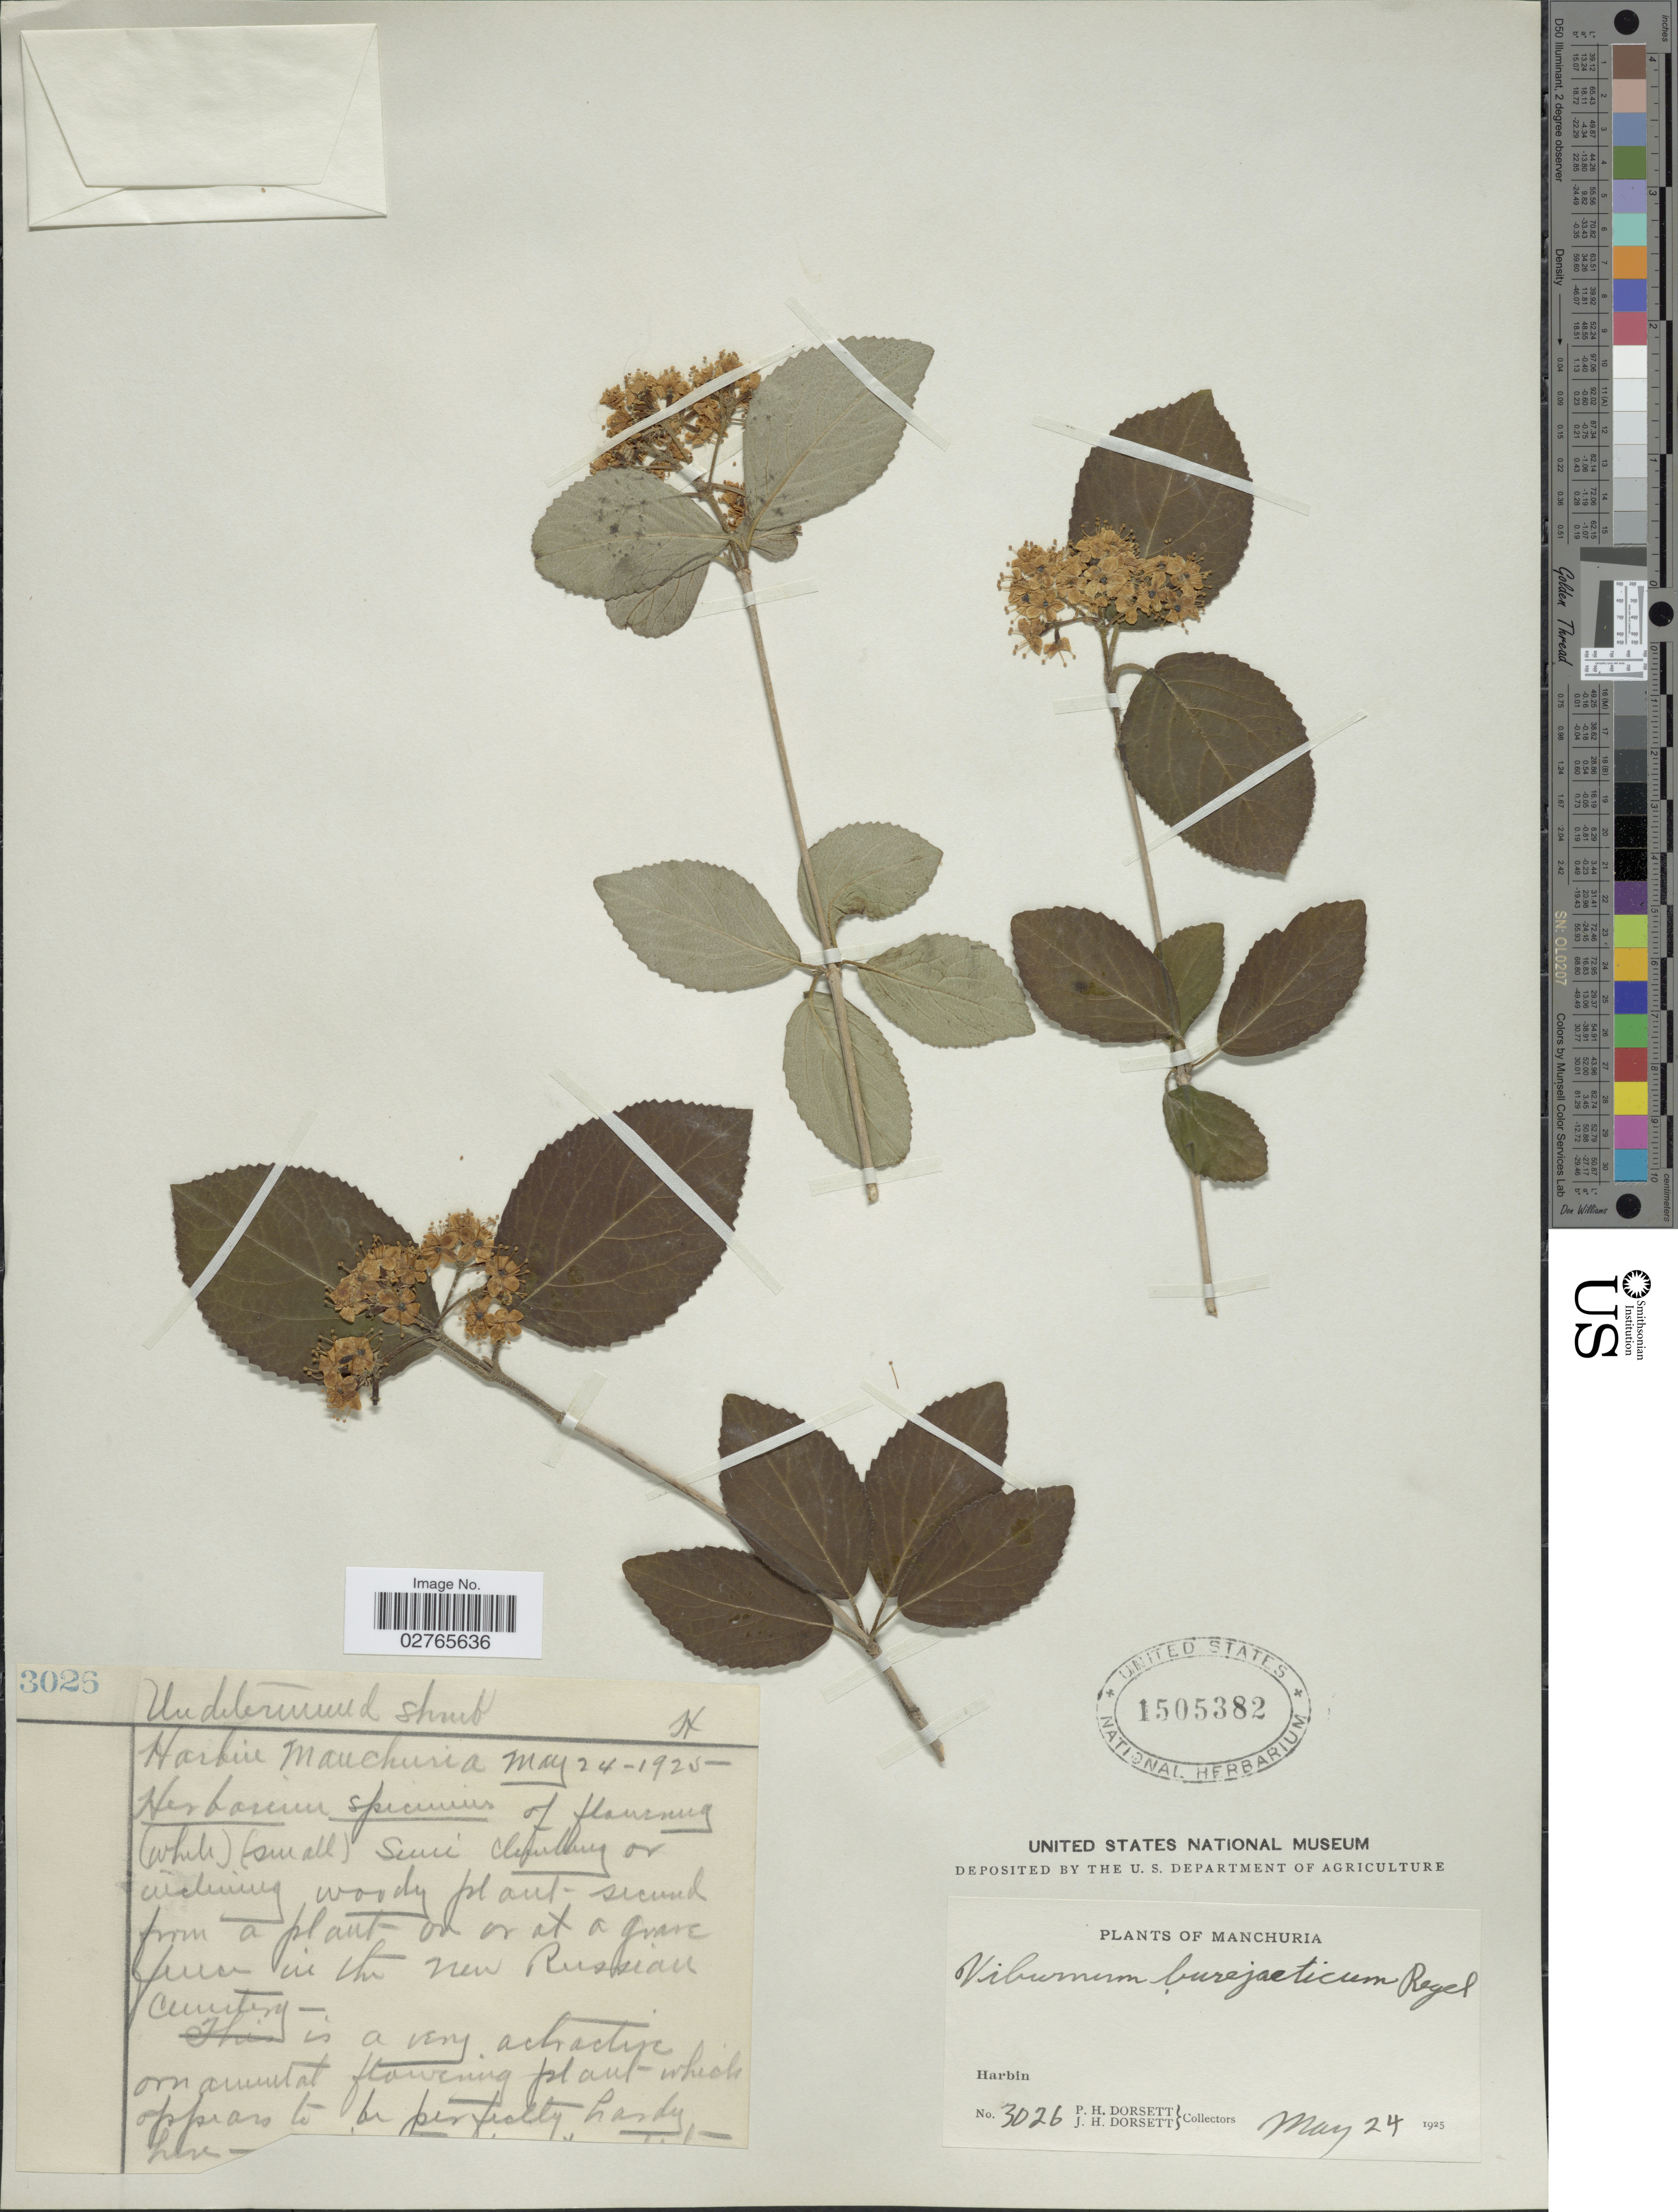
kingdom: Plantae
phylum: Tracheophyta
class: Magnoliopsida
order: Dipsacales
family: Viburnaceae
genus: Viburnum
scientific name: Viburnum burejaeticum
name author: Regel & Herd.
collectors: P. H. Dorsett & J. Dorsett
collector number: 3026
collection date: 1925-05-24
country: China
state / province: Heilongjiang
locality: Manchuria. Harbin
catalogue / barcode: US 1505382